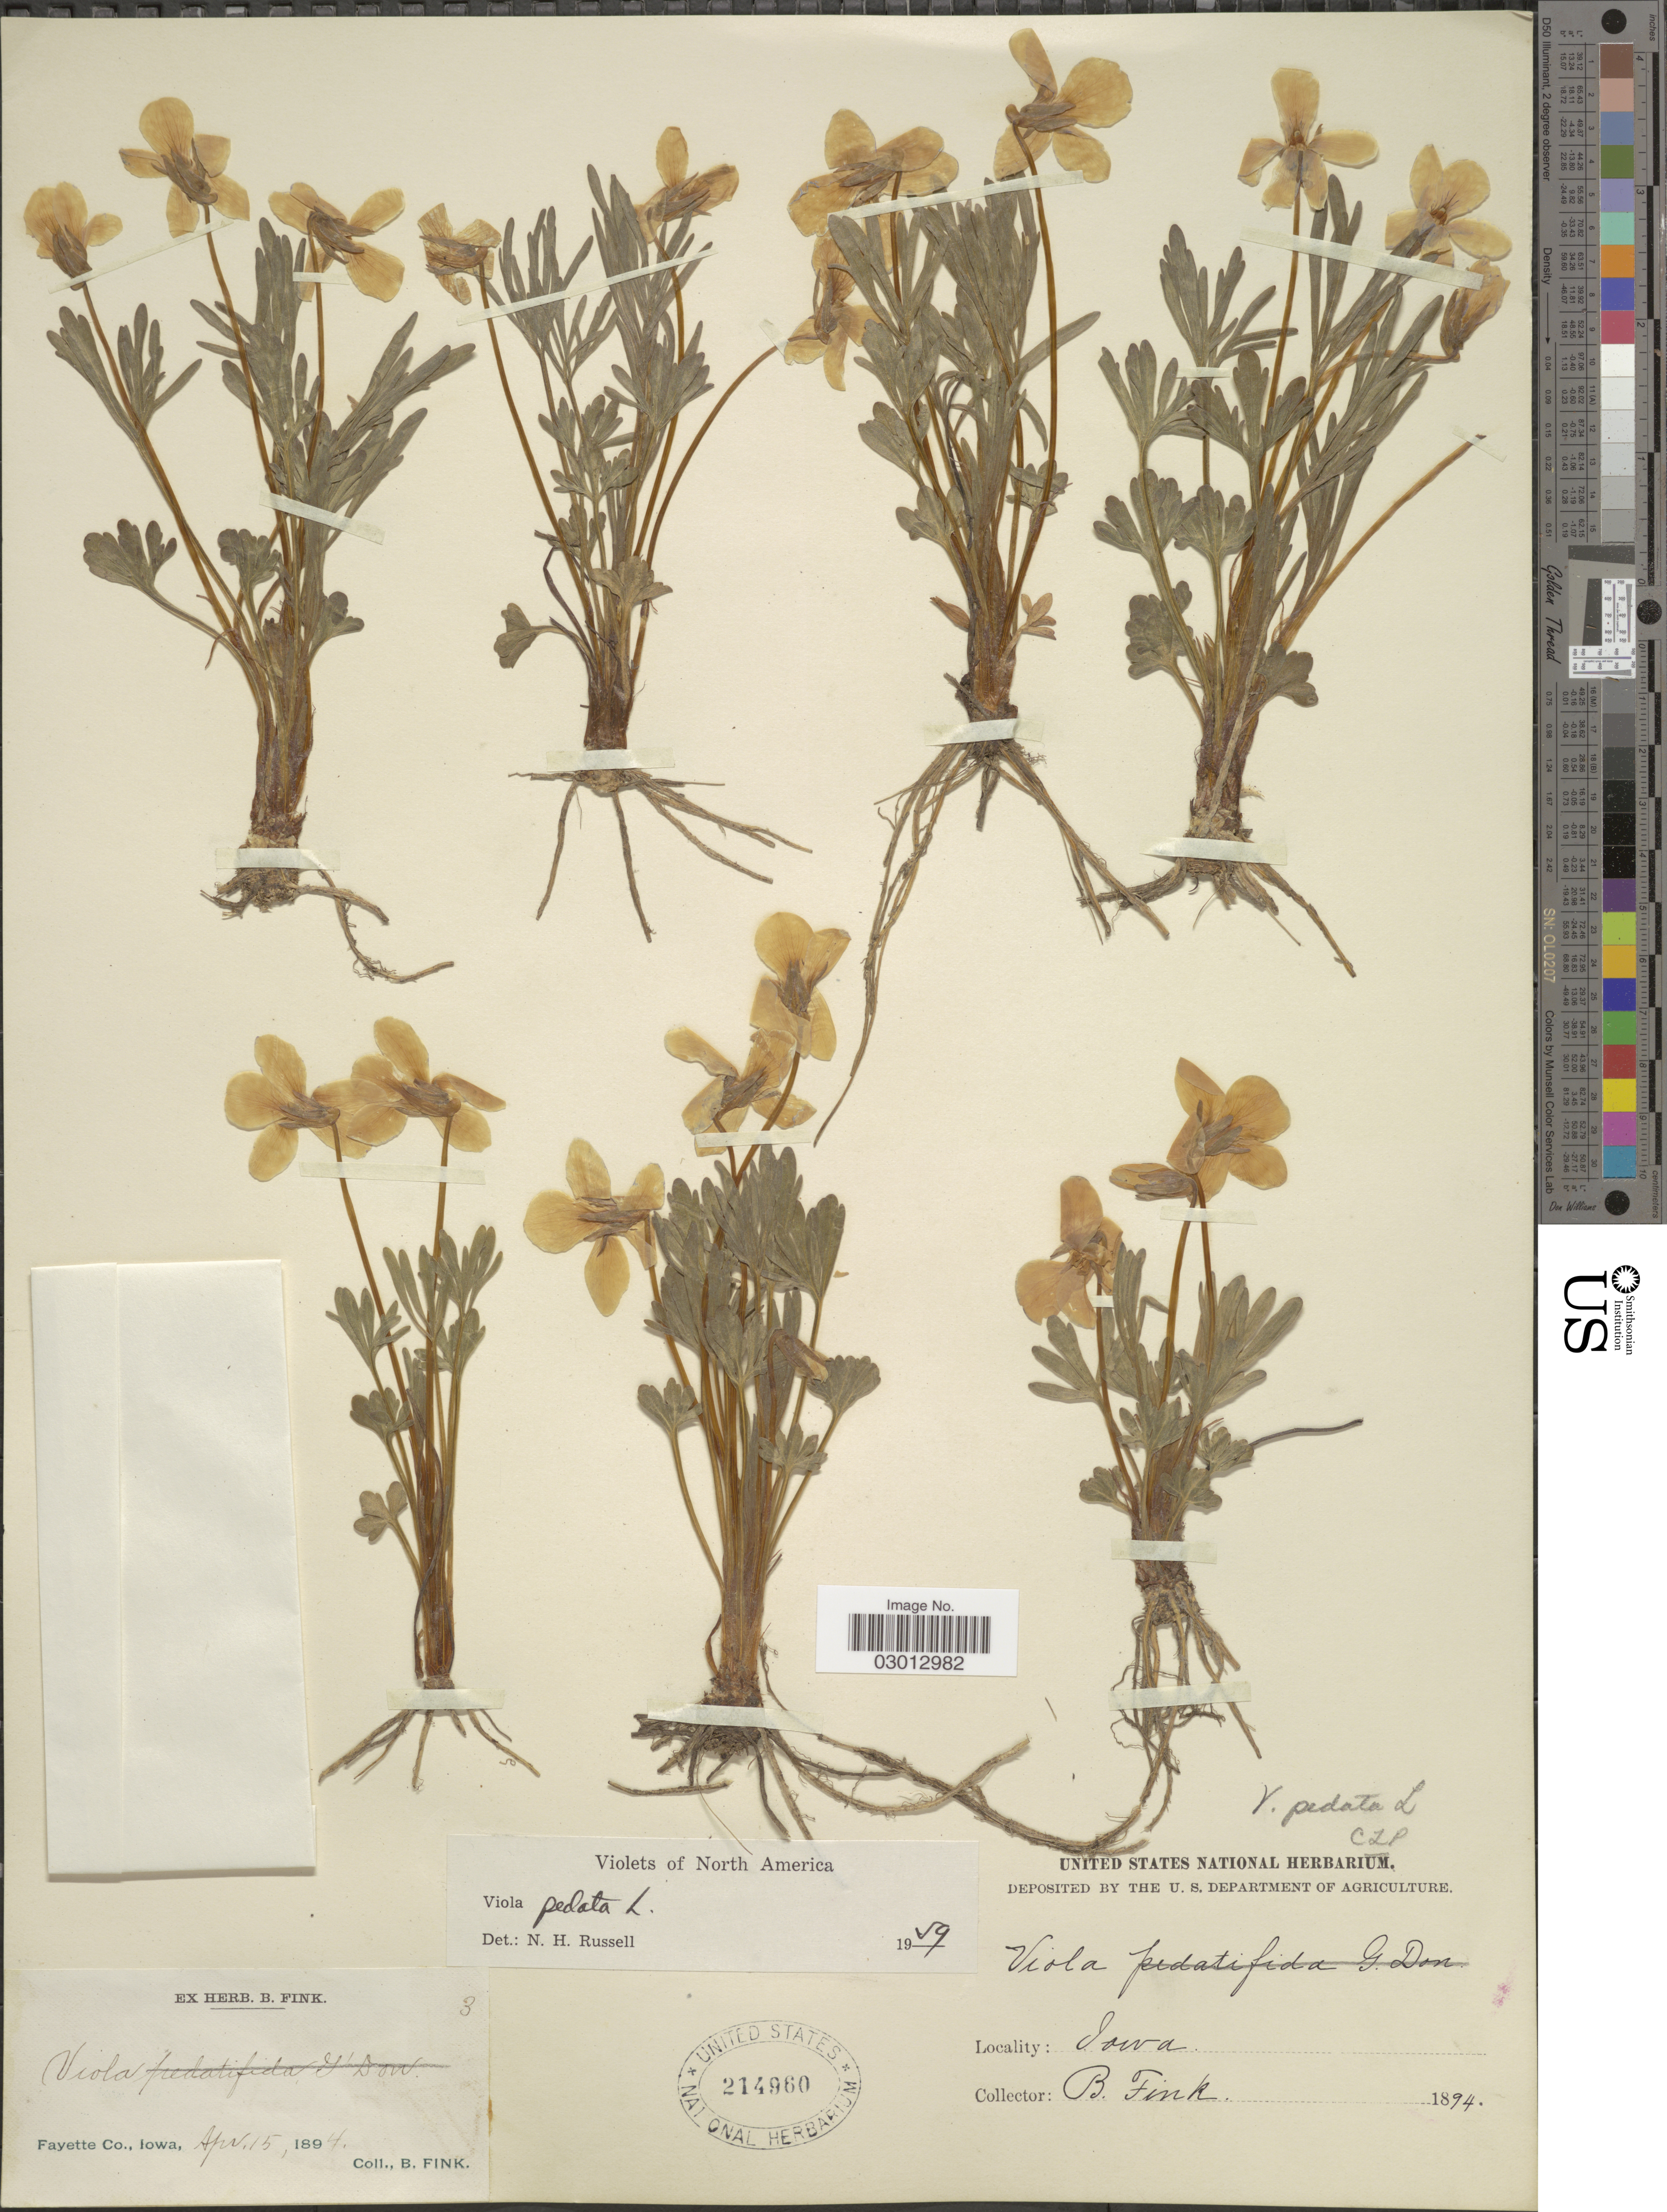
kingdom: Plantae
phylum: Tracheophyta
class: Magnoliopsida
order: Malpighiales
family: Violaceae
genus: Viola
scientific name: Viola pedata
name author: L.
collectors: B. Fink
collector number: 3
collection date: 1894-04-15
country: United States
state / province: Iowa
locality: Fayette Co.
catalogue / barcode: US 214960